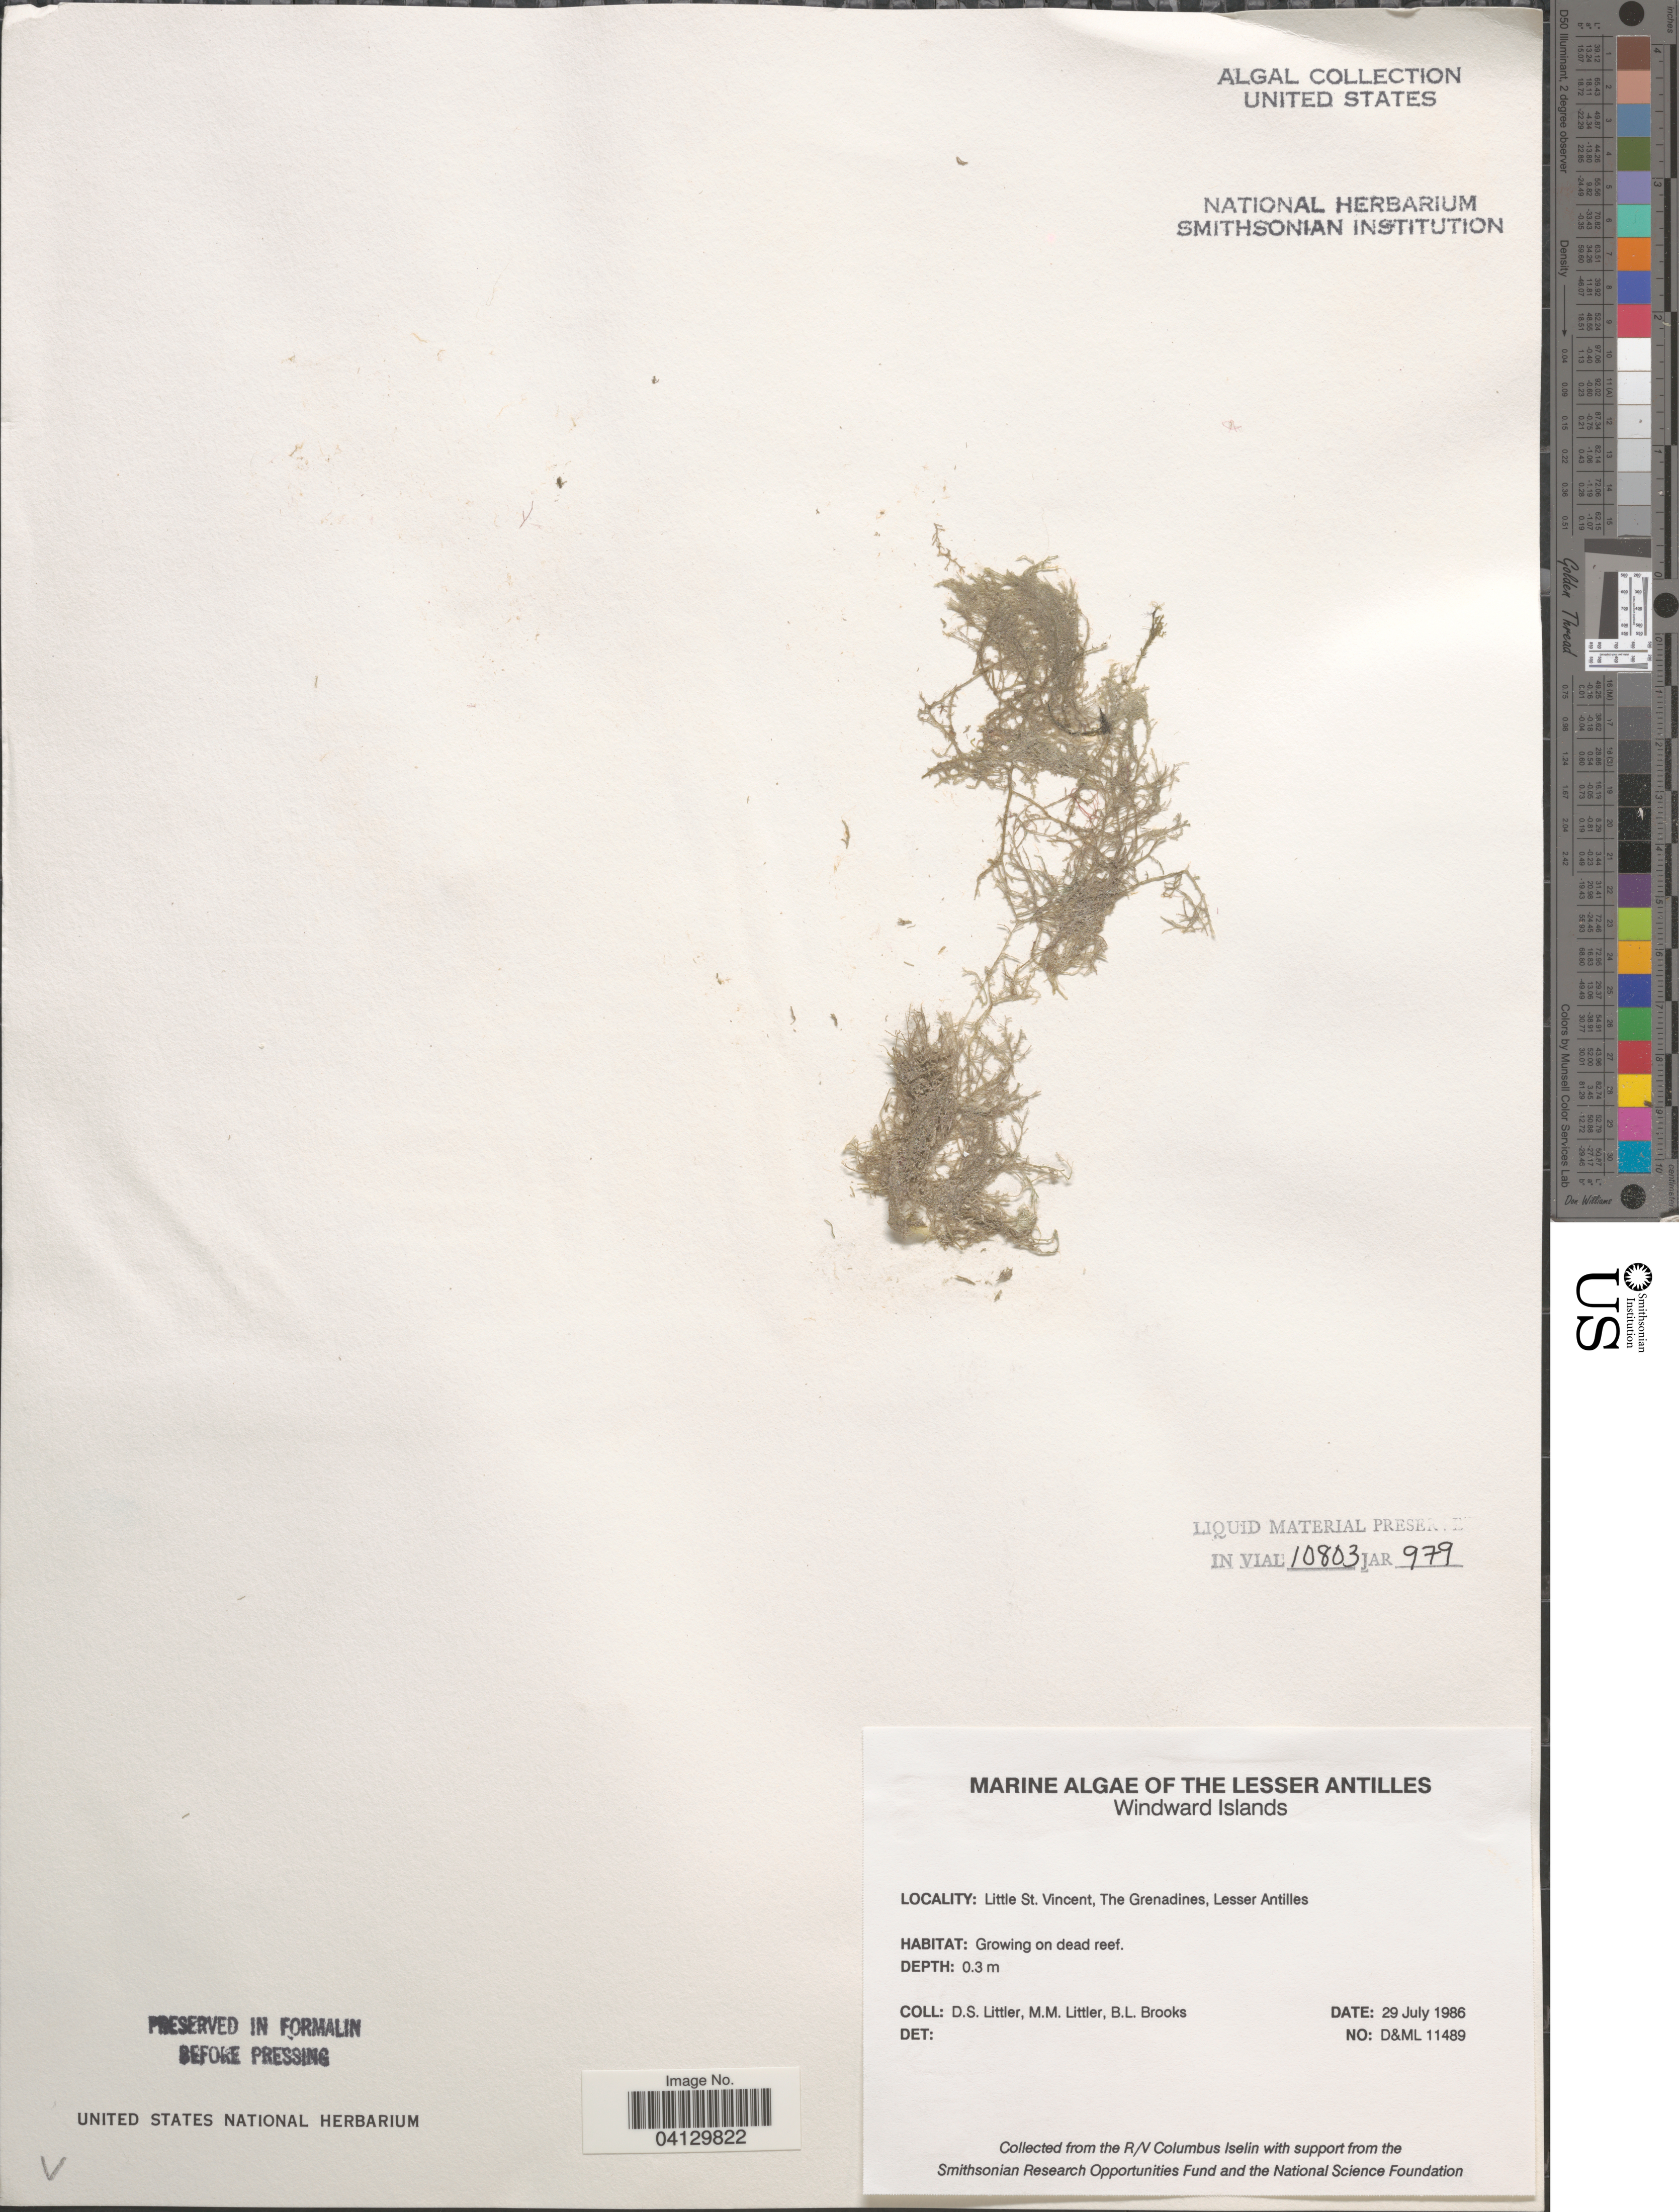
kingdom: Plantae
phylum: Rhodophyta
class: Florideophyceae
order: Corallinales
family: Corallinaceae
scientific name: Crustose Coralline Algae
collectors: D. S. Littler & B. Brooks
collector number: D&ML11489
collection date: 1986-07-29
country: St. Vincent - Grenadines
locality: Windward Islands. Little St. Vincent, The Grenadines, Lesser Antilles.